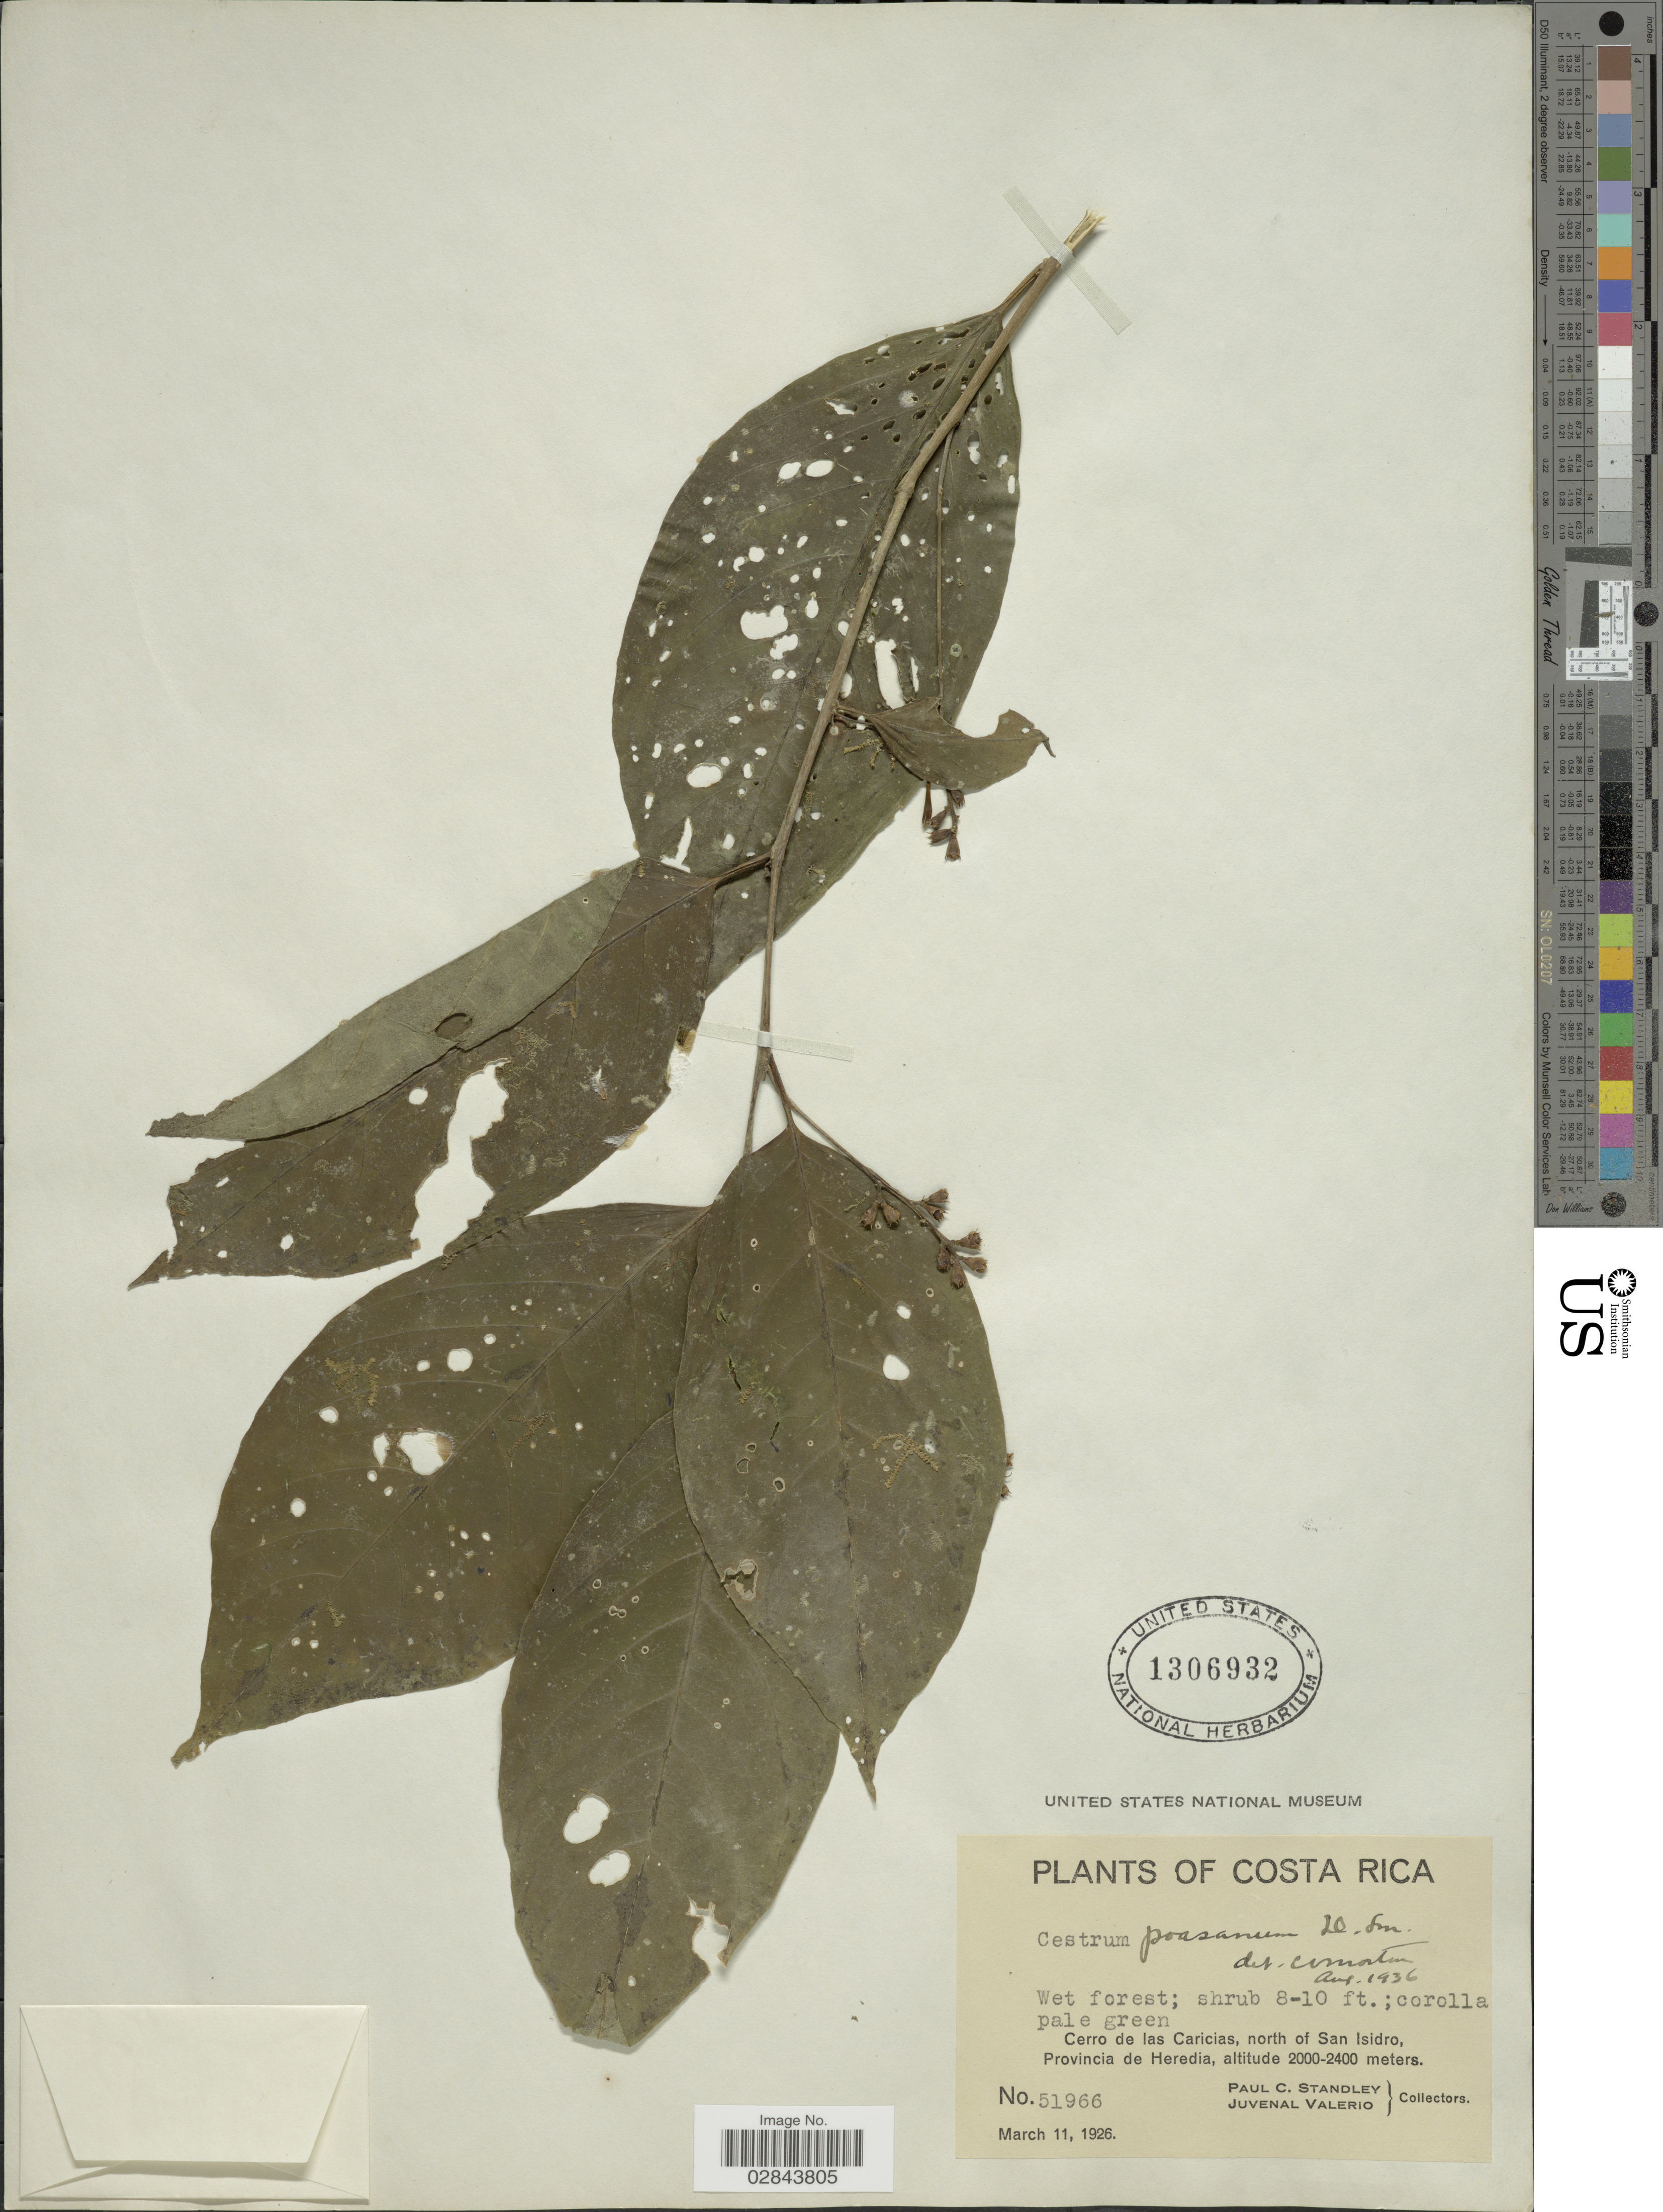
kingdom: Plantae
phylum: Tracheophyta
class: Magnoliopsida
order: Solanales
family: Solanaceae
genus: Cestrum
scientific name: Cestrum poasanum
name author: Donn. Sm.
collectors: P. C. Standley & J. Valerio R.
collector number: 51966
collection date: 1926-03-11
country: Costa Rica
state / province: Heredia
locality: Cerro de las Caricias, north of San Isidro, Provincia de Heredia.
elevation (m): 2000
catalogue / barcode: US 1306932